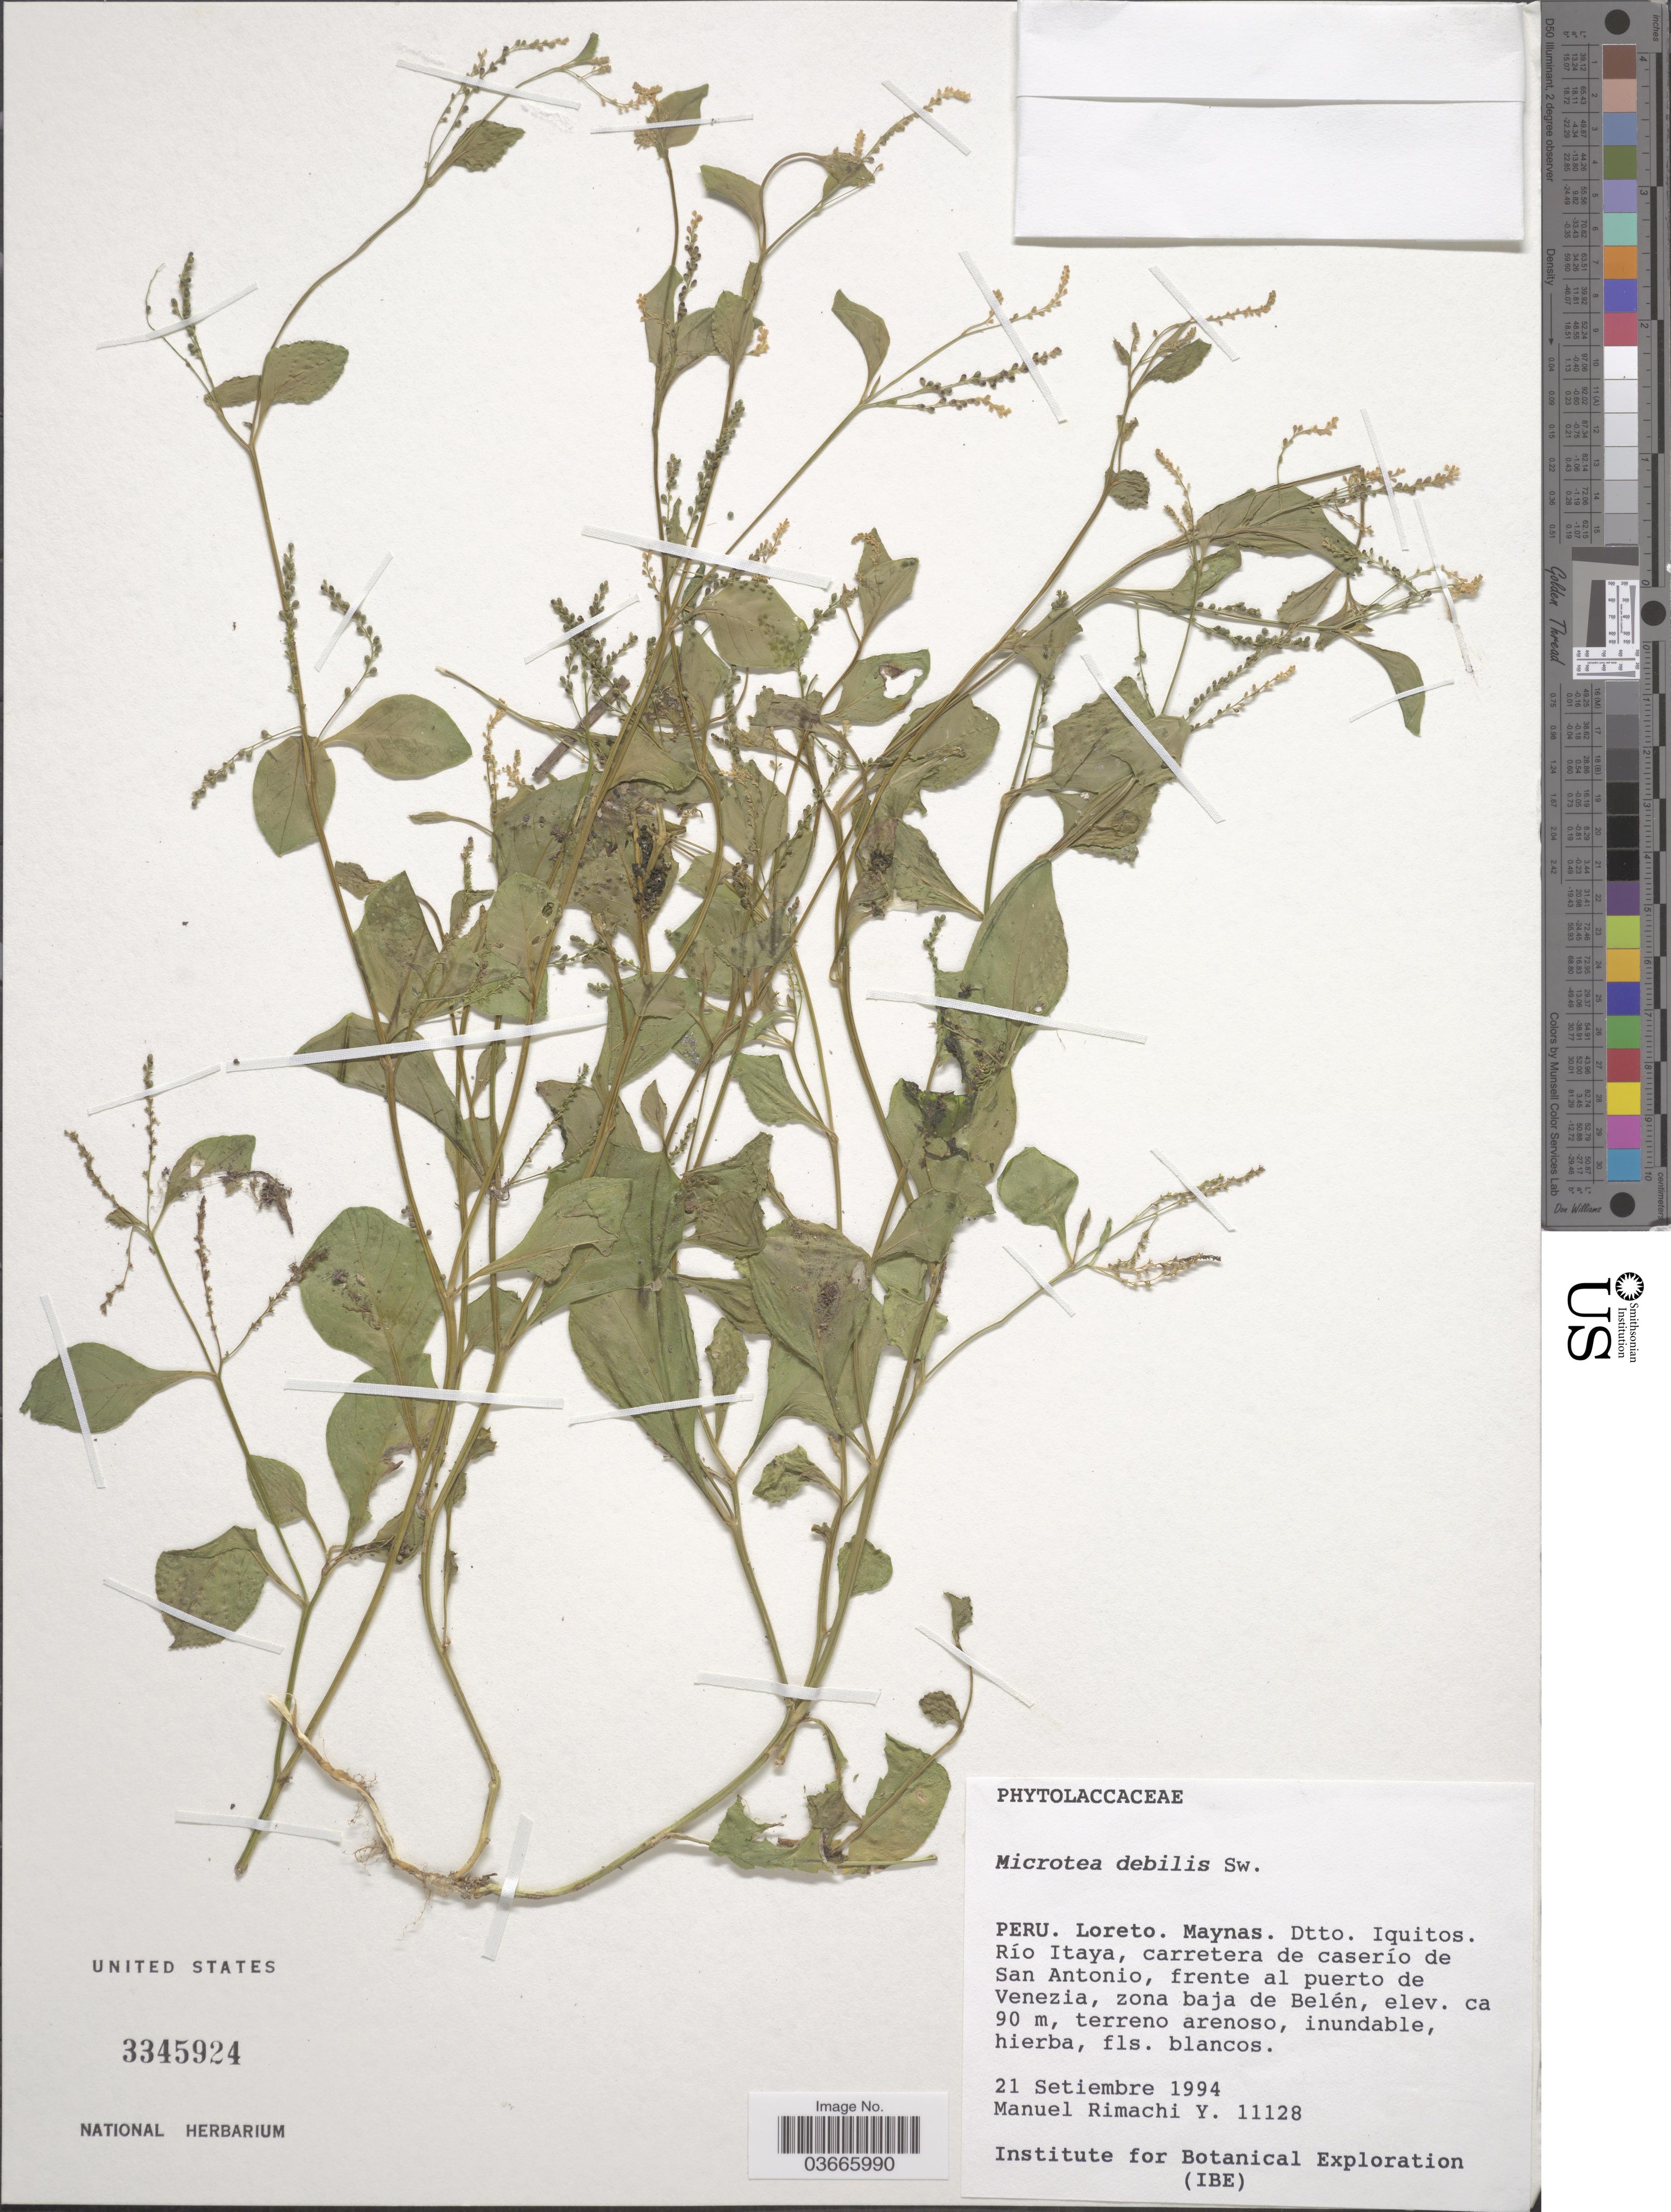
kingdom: Plantae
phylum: Tracheophyta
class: Magnoliopsida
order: Caryophyllales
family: Microteaceae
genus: Microtea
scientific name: Microtea debilis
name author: Sw.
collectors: M. Rimachi Y.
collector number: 11128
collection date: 1994-09-21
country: Peru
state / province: Loreto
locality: Maynas. Dtto. Iquitos. Río Itaya, carretera de caserío de San Antonio, frente al puerto de Venezia, zona baja de Belén.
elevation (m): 90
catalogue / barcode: US 3345924